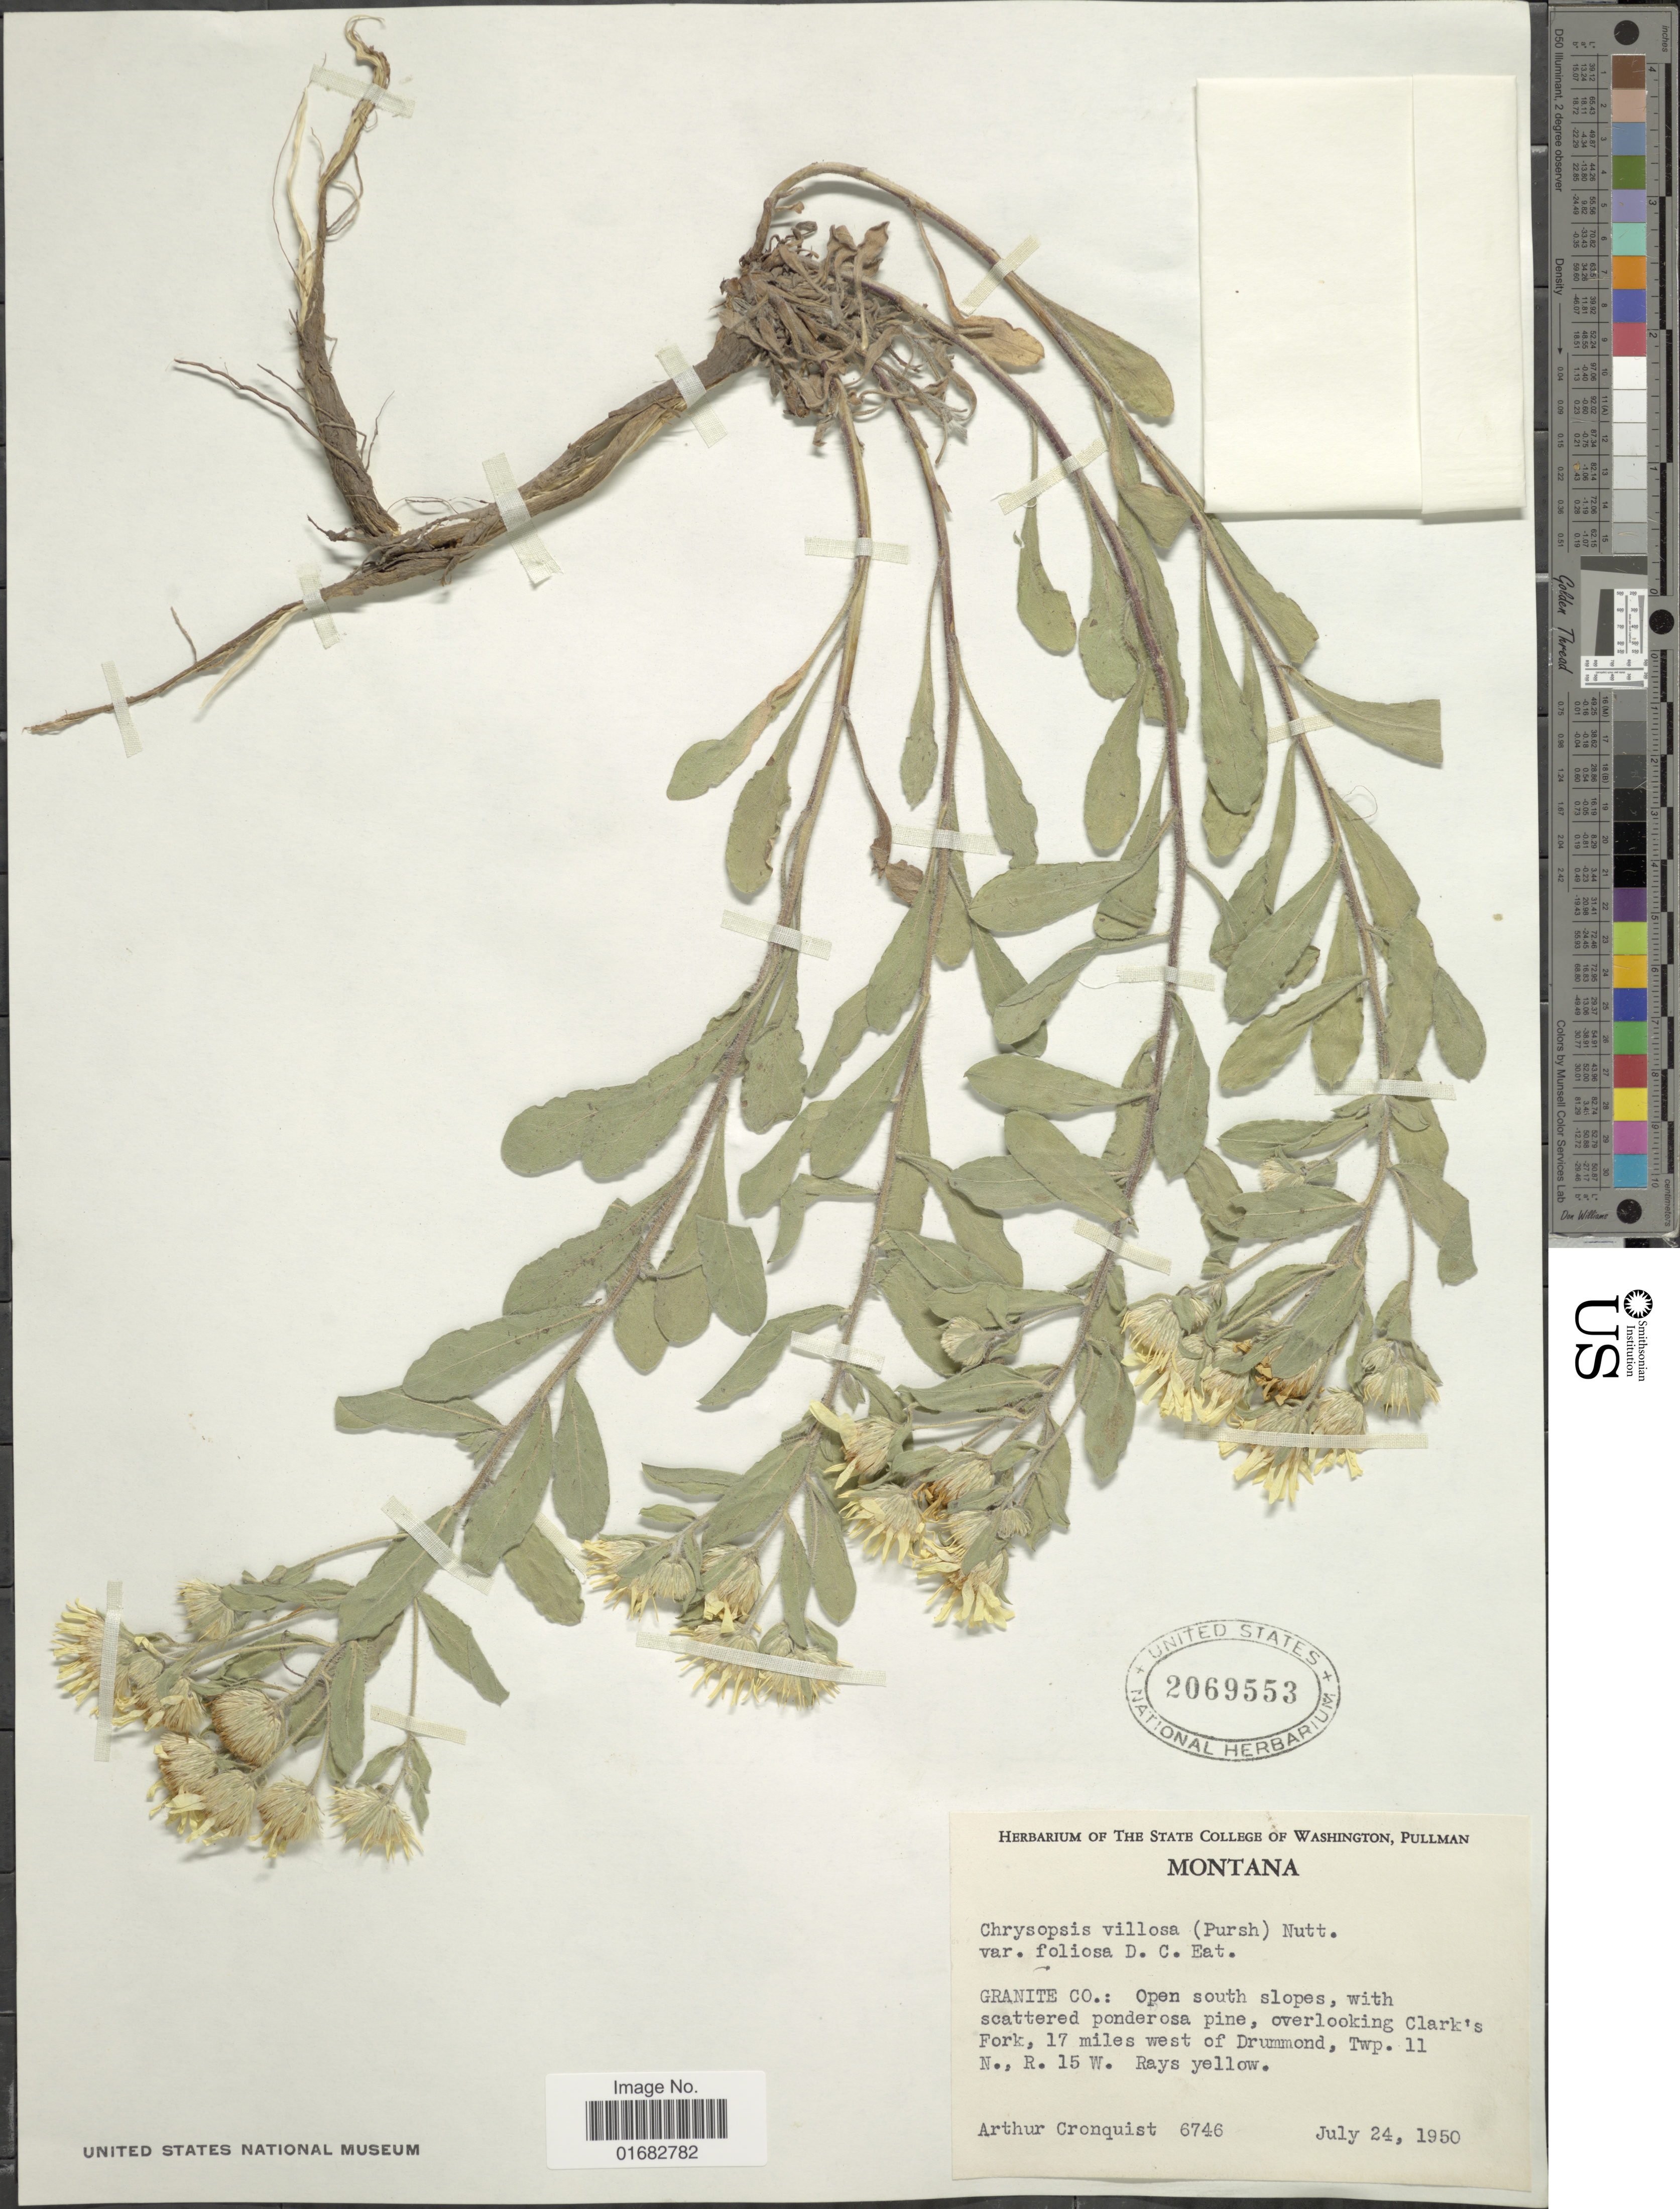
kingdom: Plantae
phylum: Tracheophyta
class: Magnoliopsida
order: Asterales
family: Asteraceae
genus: Heterotheca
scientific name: Heterotheca villosa var. foliosa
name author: (Nutt.) V.L. Harms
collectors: A. J. Cronquist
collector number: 6746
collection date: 1950-07-24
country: United States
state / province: Montana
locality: Granite Co.: overlooking Clark's Fork, 17 miles west of Drummond, Twp. 11 N., R. 15 W.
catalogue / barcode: US 2069553